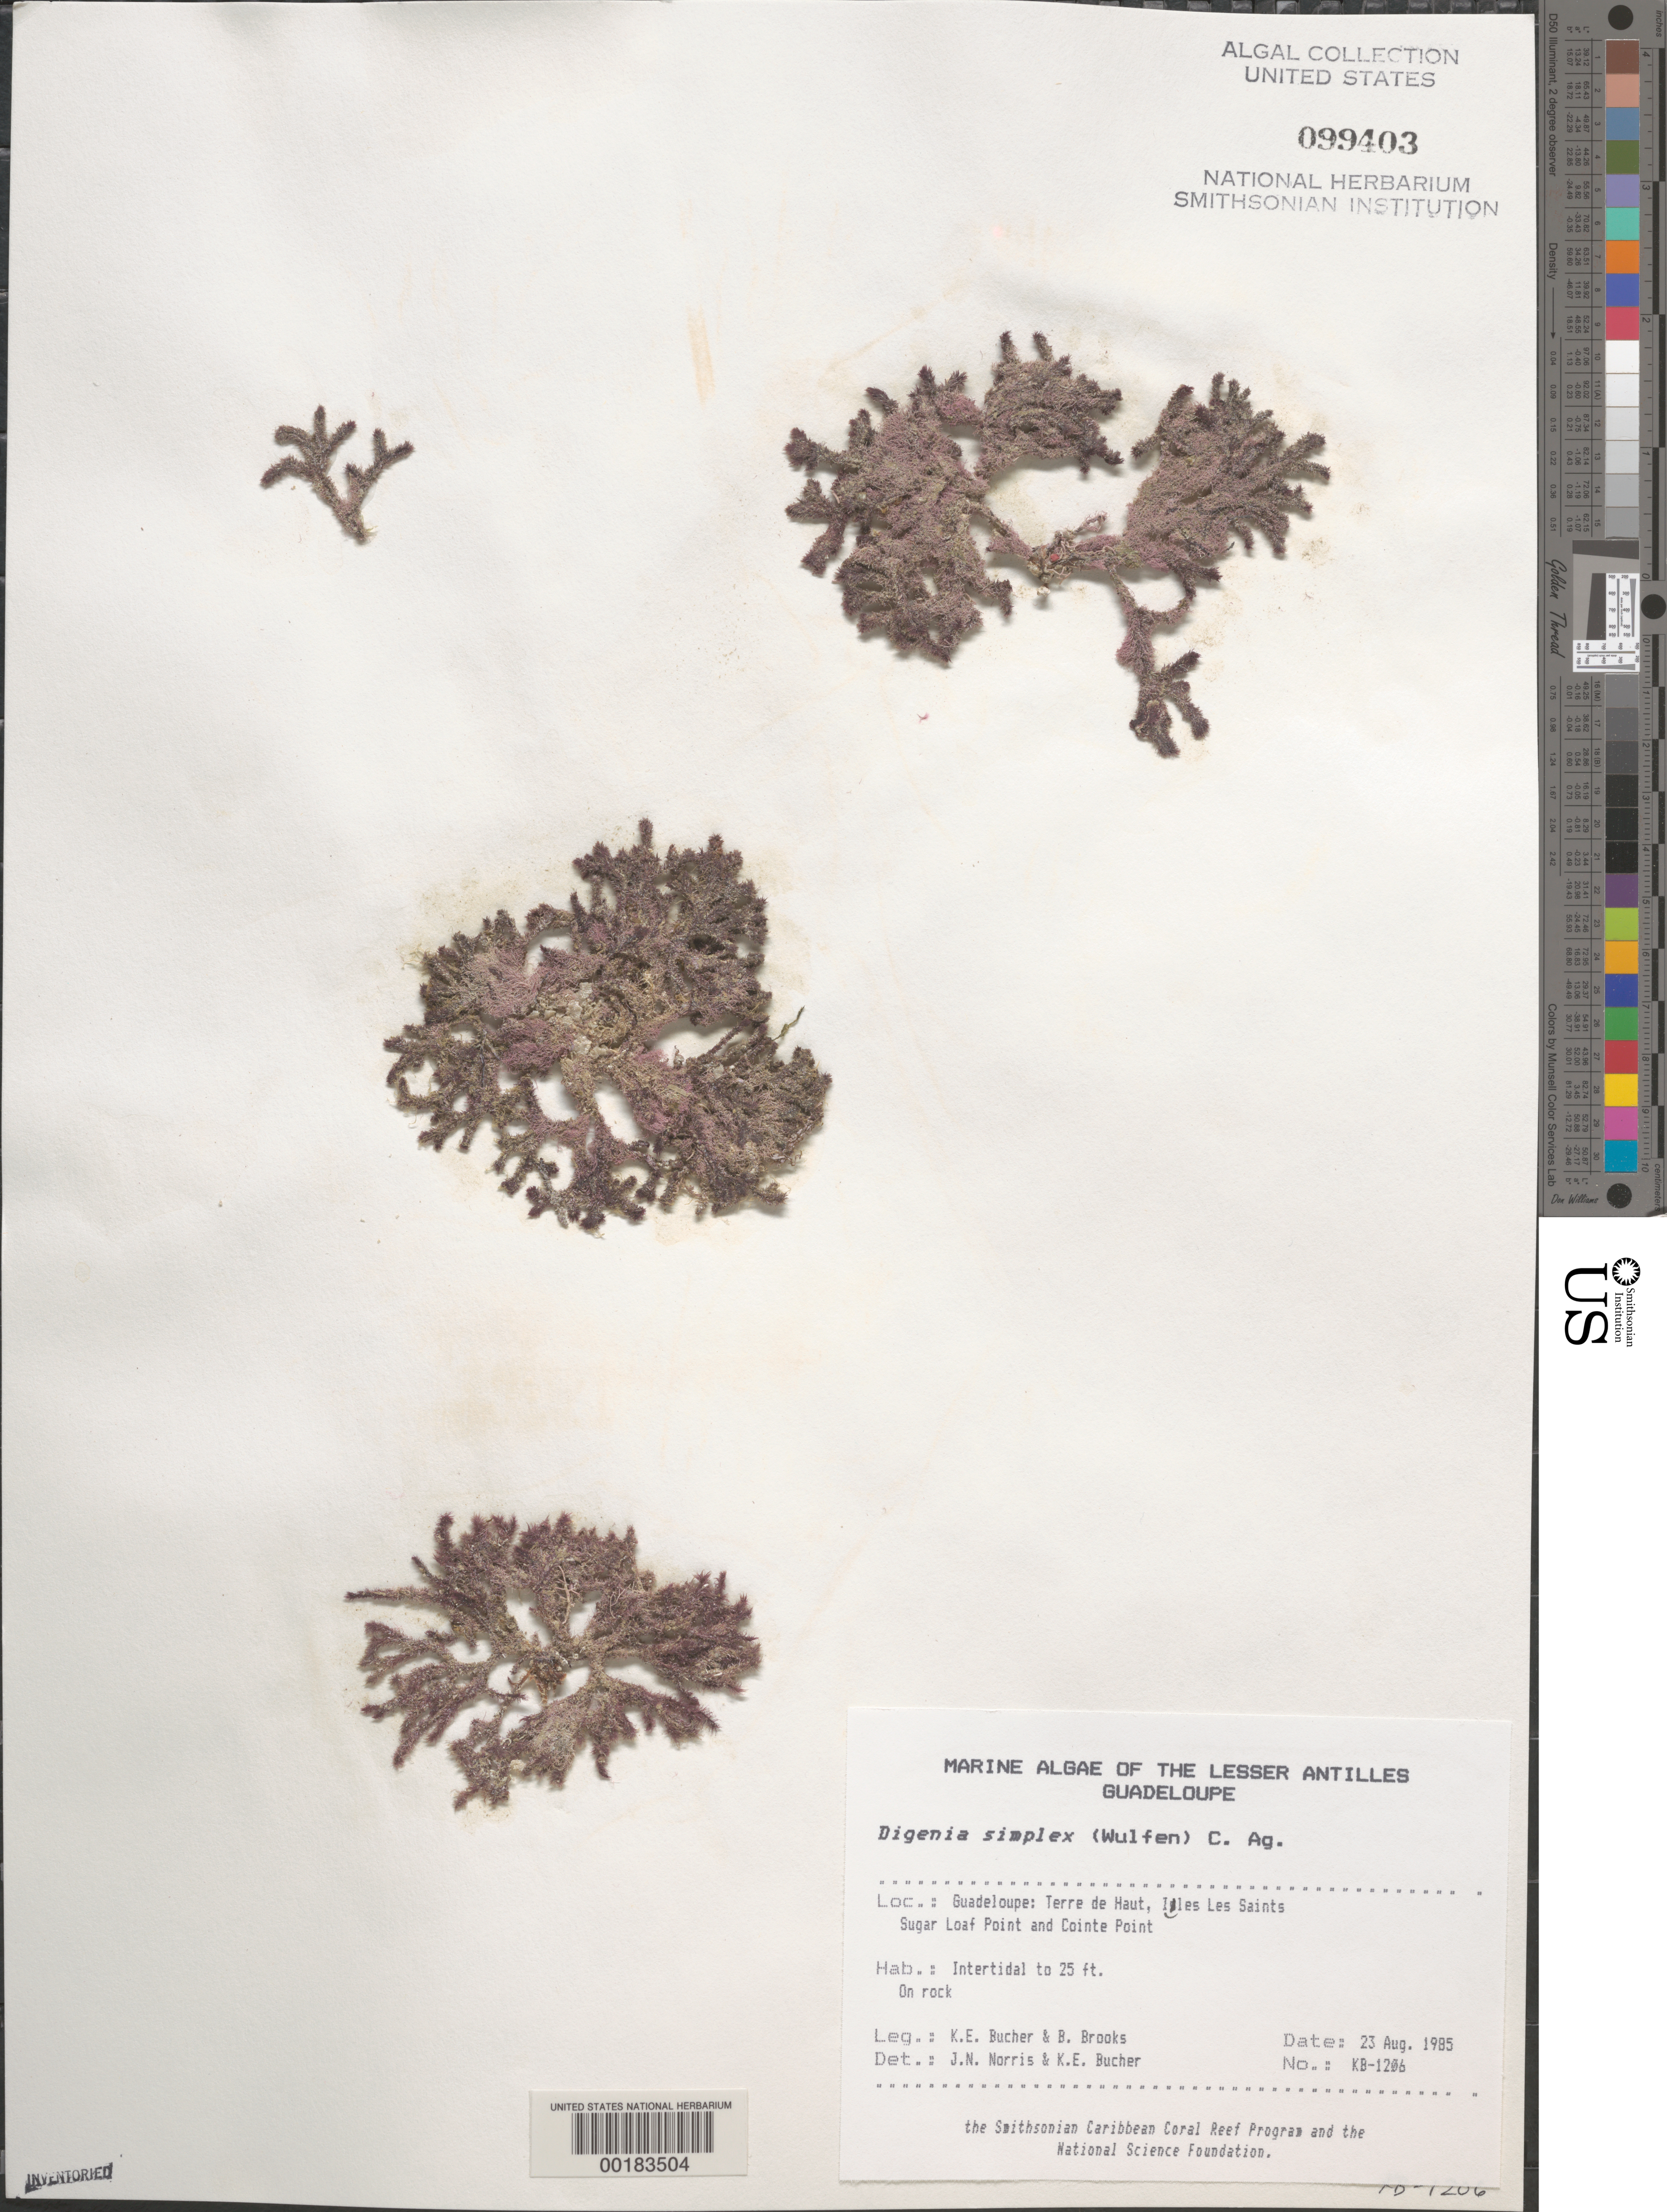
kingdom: Plantae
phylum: Rhodophyta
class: Florideophyceae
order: Ceramiales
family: Rhodomelaceae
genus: Digenea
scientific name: Digenea simplex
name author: (Wulfen) C. Agardh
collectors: K. E. Bucher & B. Brooks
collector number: KB-1206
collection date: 1985-08-23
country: Guadeloupe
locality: The Lesser Antilles. Terre de Haut, Iles Les Saints Sugar Loaf Point and Cointe Point.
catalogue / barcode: US 99403